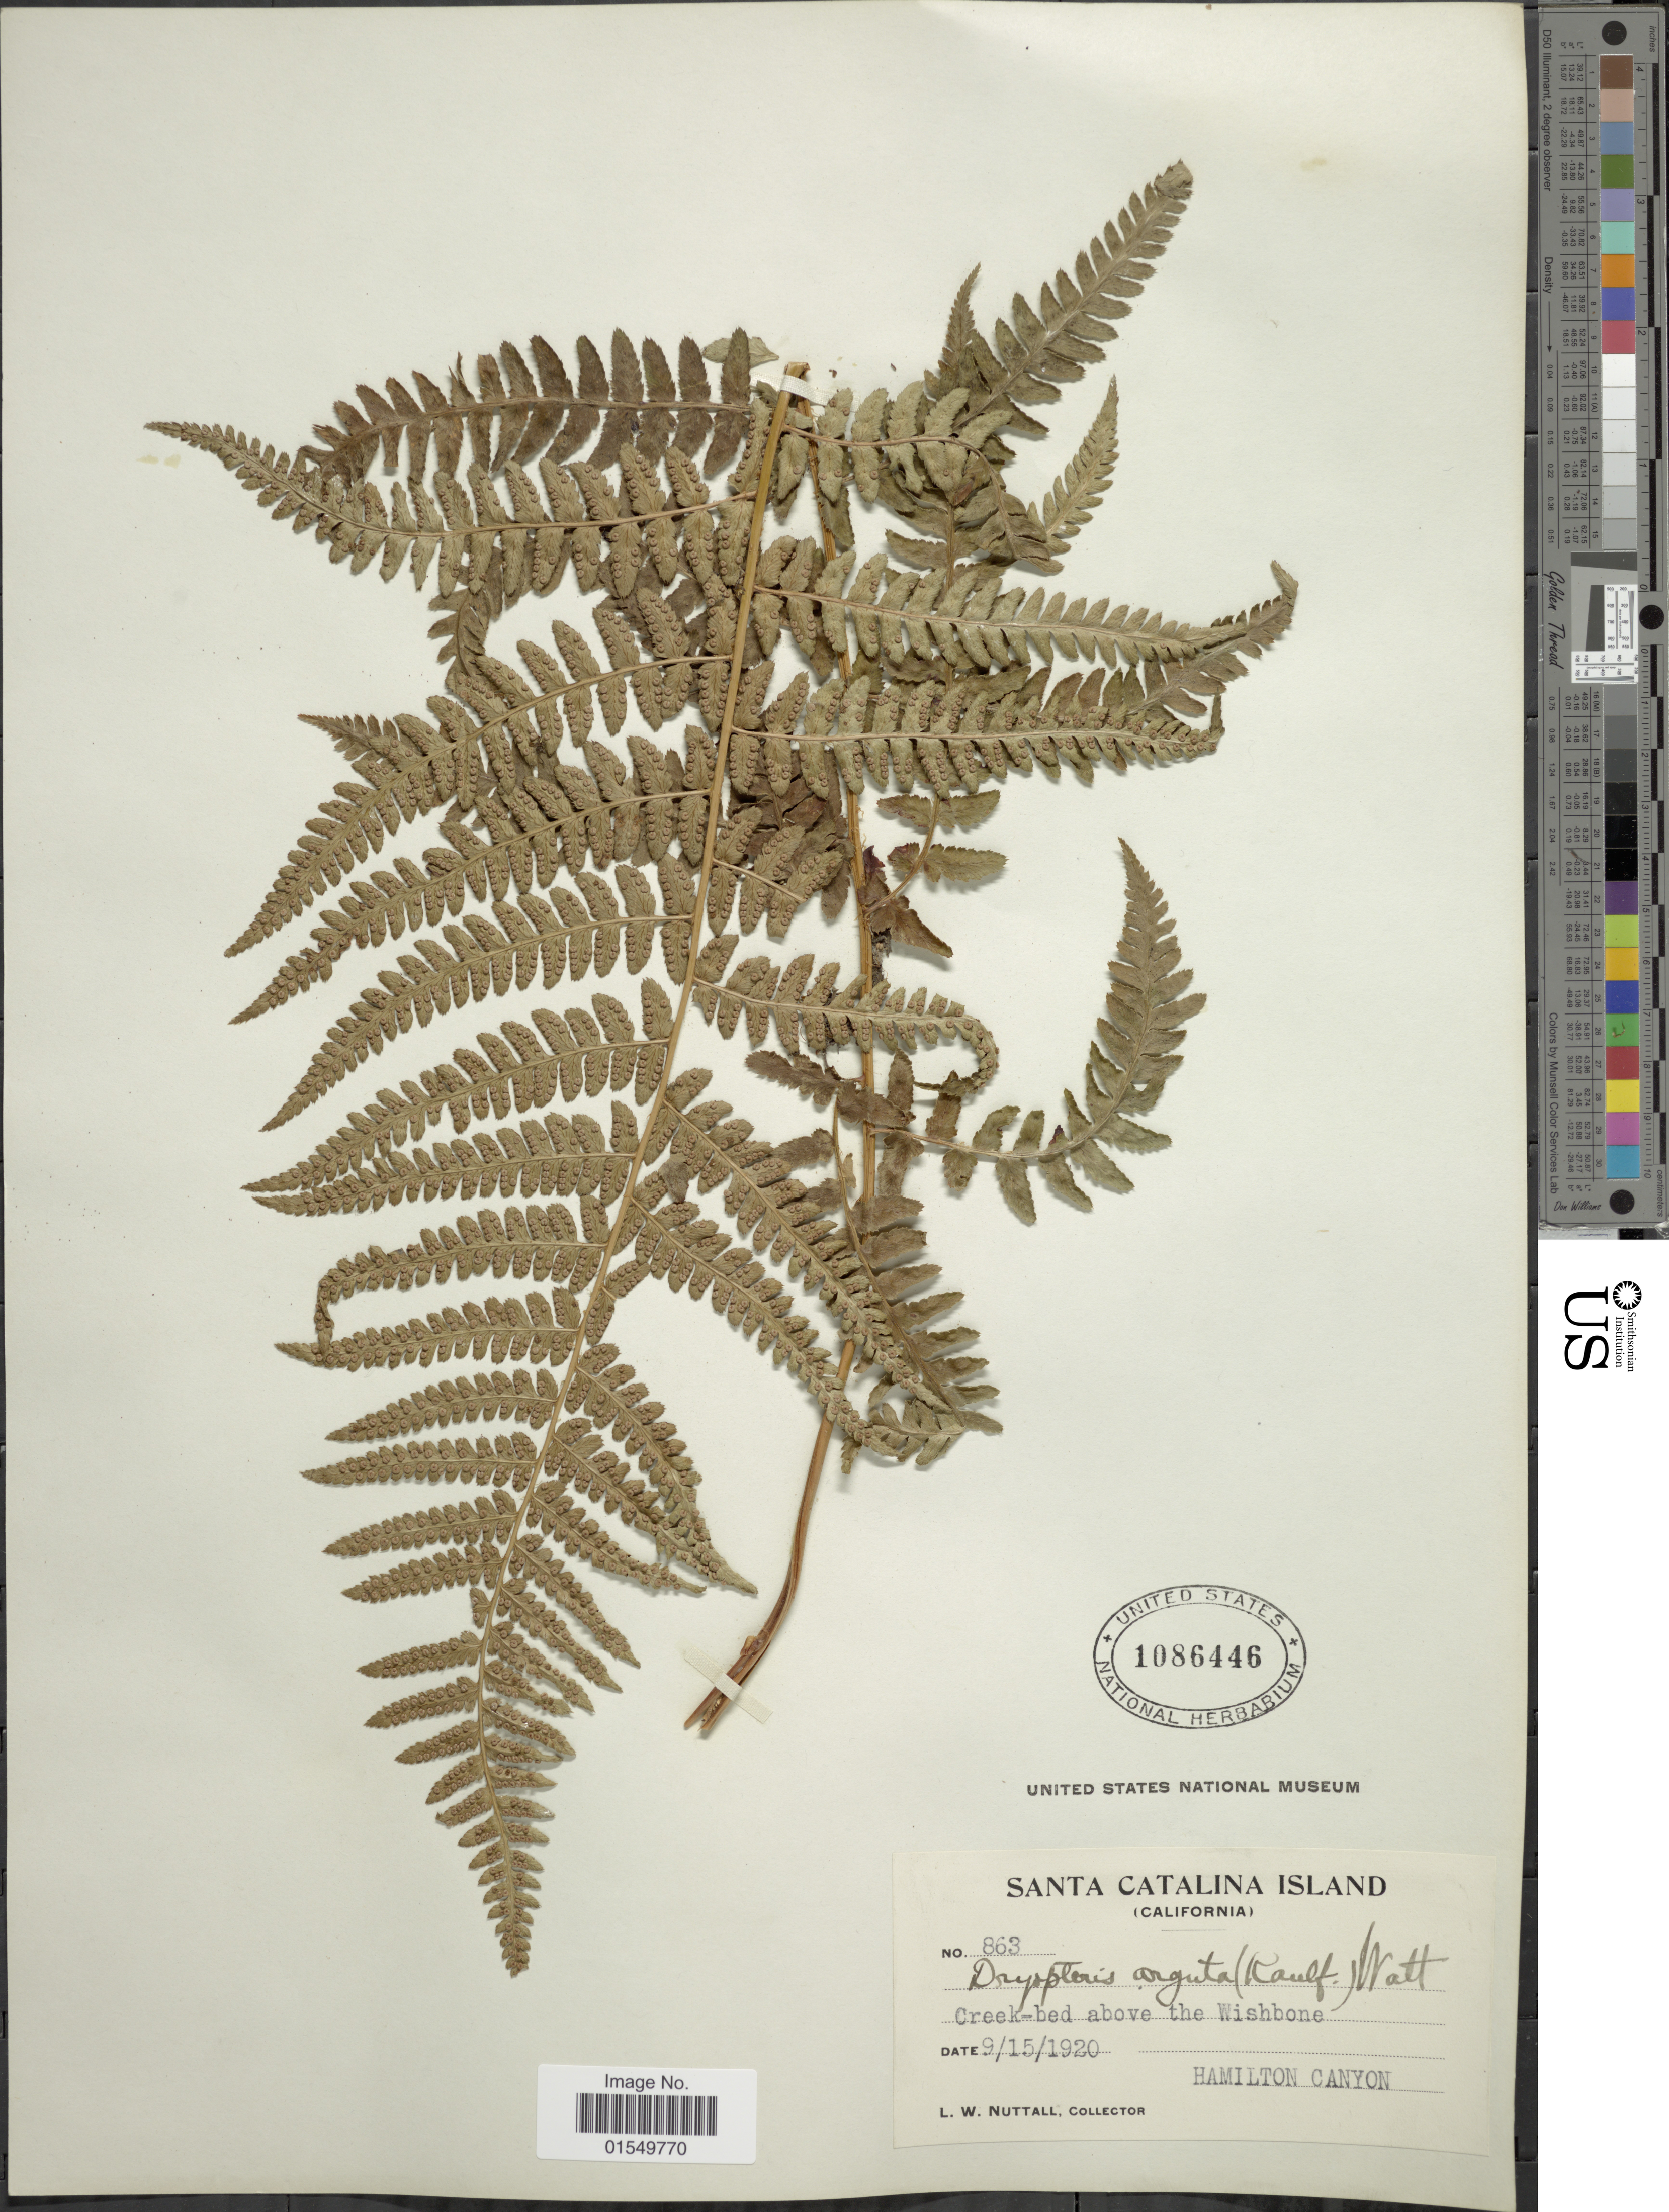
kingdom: Plantae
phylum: Tracheophyta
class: Polypodiopsida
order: Polypodiales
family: Dryopteridaceae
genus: Dryopteris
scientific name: Dryopteris arguta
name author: (Kaulf.) Maxon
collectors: L. W. Nuttall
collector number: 863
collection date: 1920-09-15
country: United States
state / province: California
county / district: Los Angeles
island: Santa Catalina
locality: Santa Catalina Island, Creek-bed above the Wishbone, Hamilton Canyon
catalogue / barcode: US 1086446